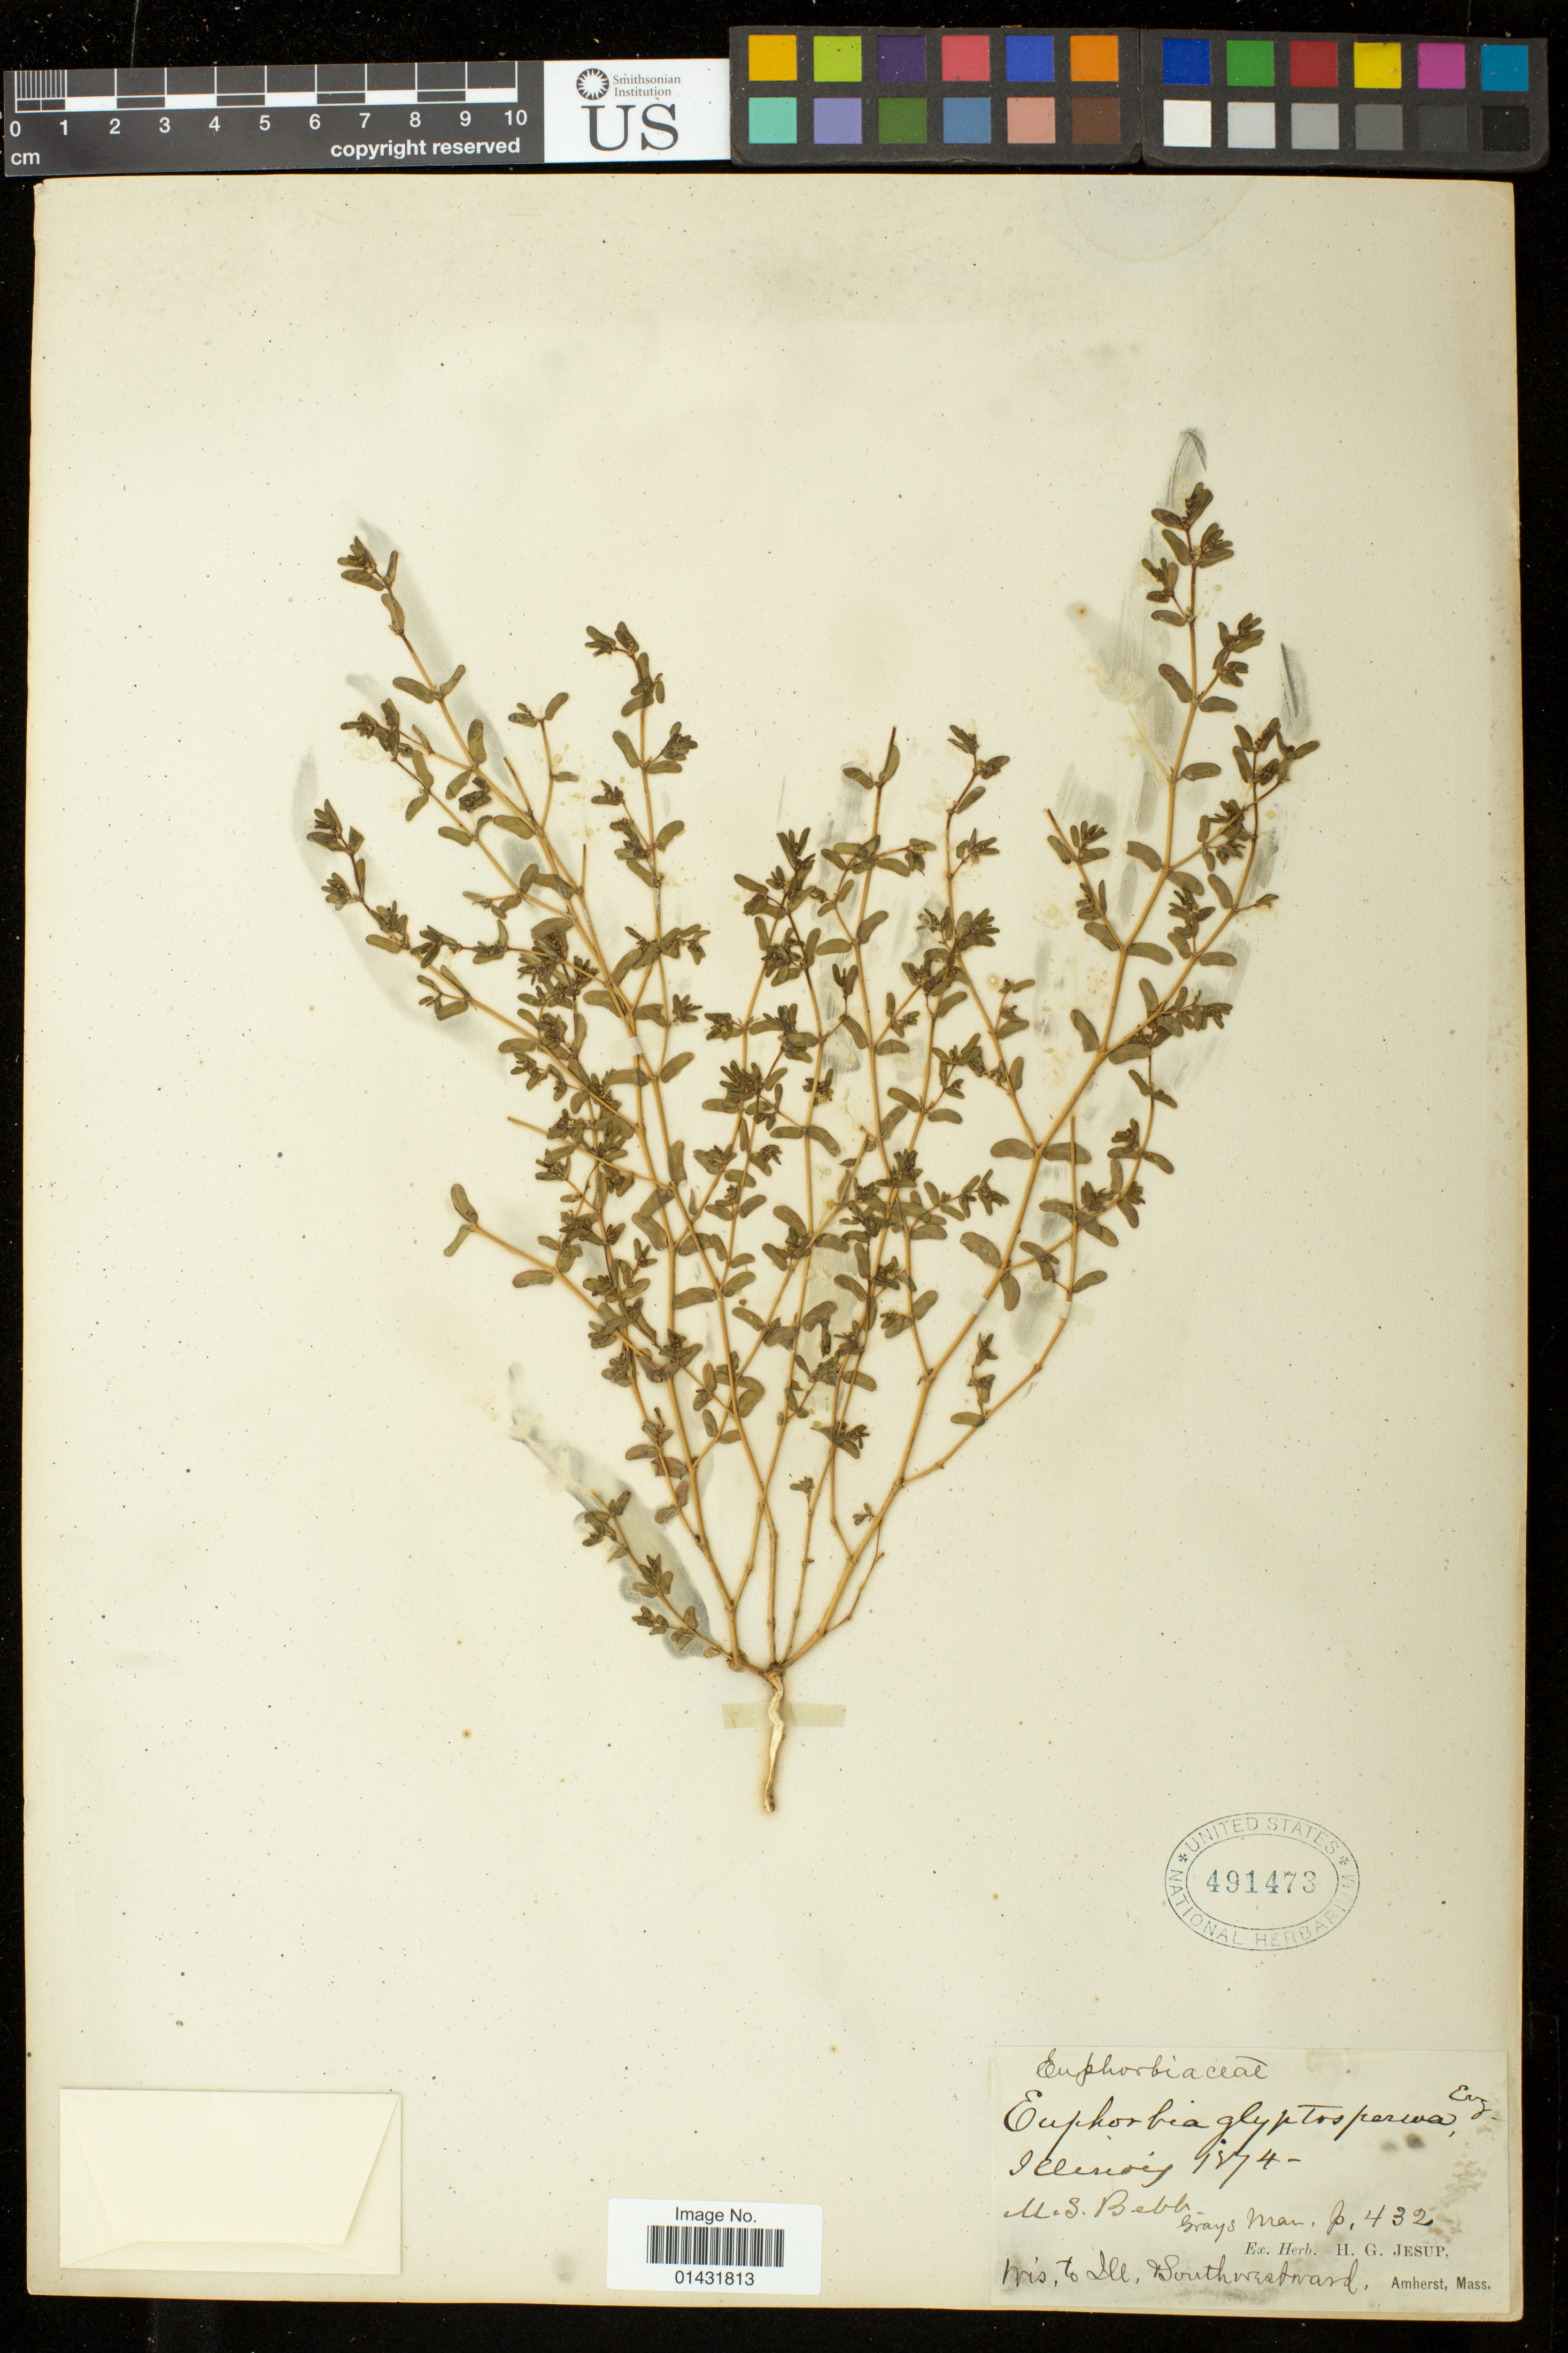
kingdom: Plantae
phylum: Tracheophyta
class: Magnoliopsida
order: Malpighiales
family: Euphorbiaceae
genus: Euphorbia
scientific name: Euphorbia glyptosperma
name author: Engelm.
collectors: M. Bebb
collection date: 1874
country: United States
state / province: Illinois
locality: Wis. to Ill. & Southwestward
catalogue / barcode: US 491473